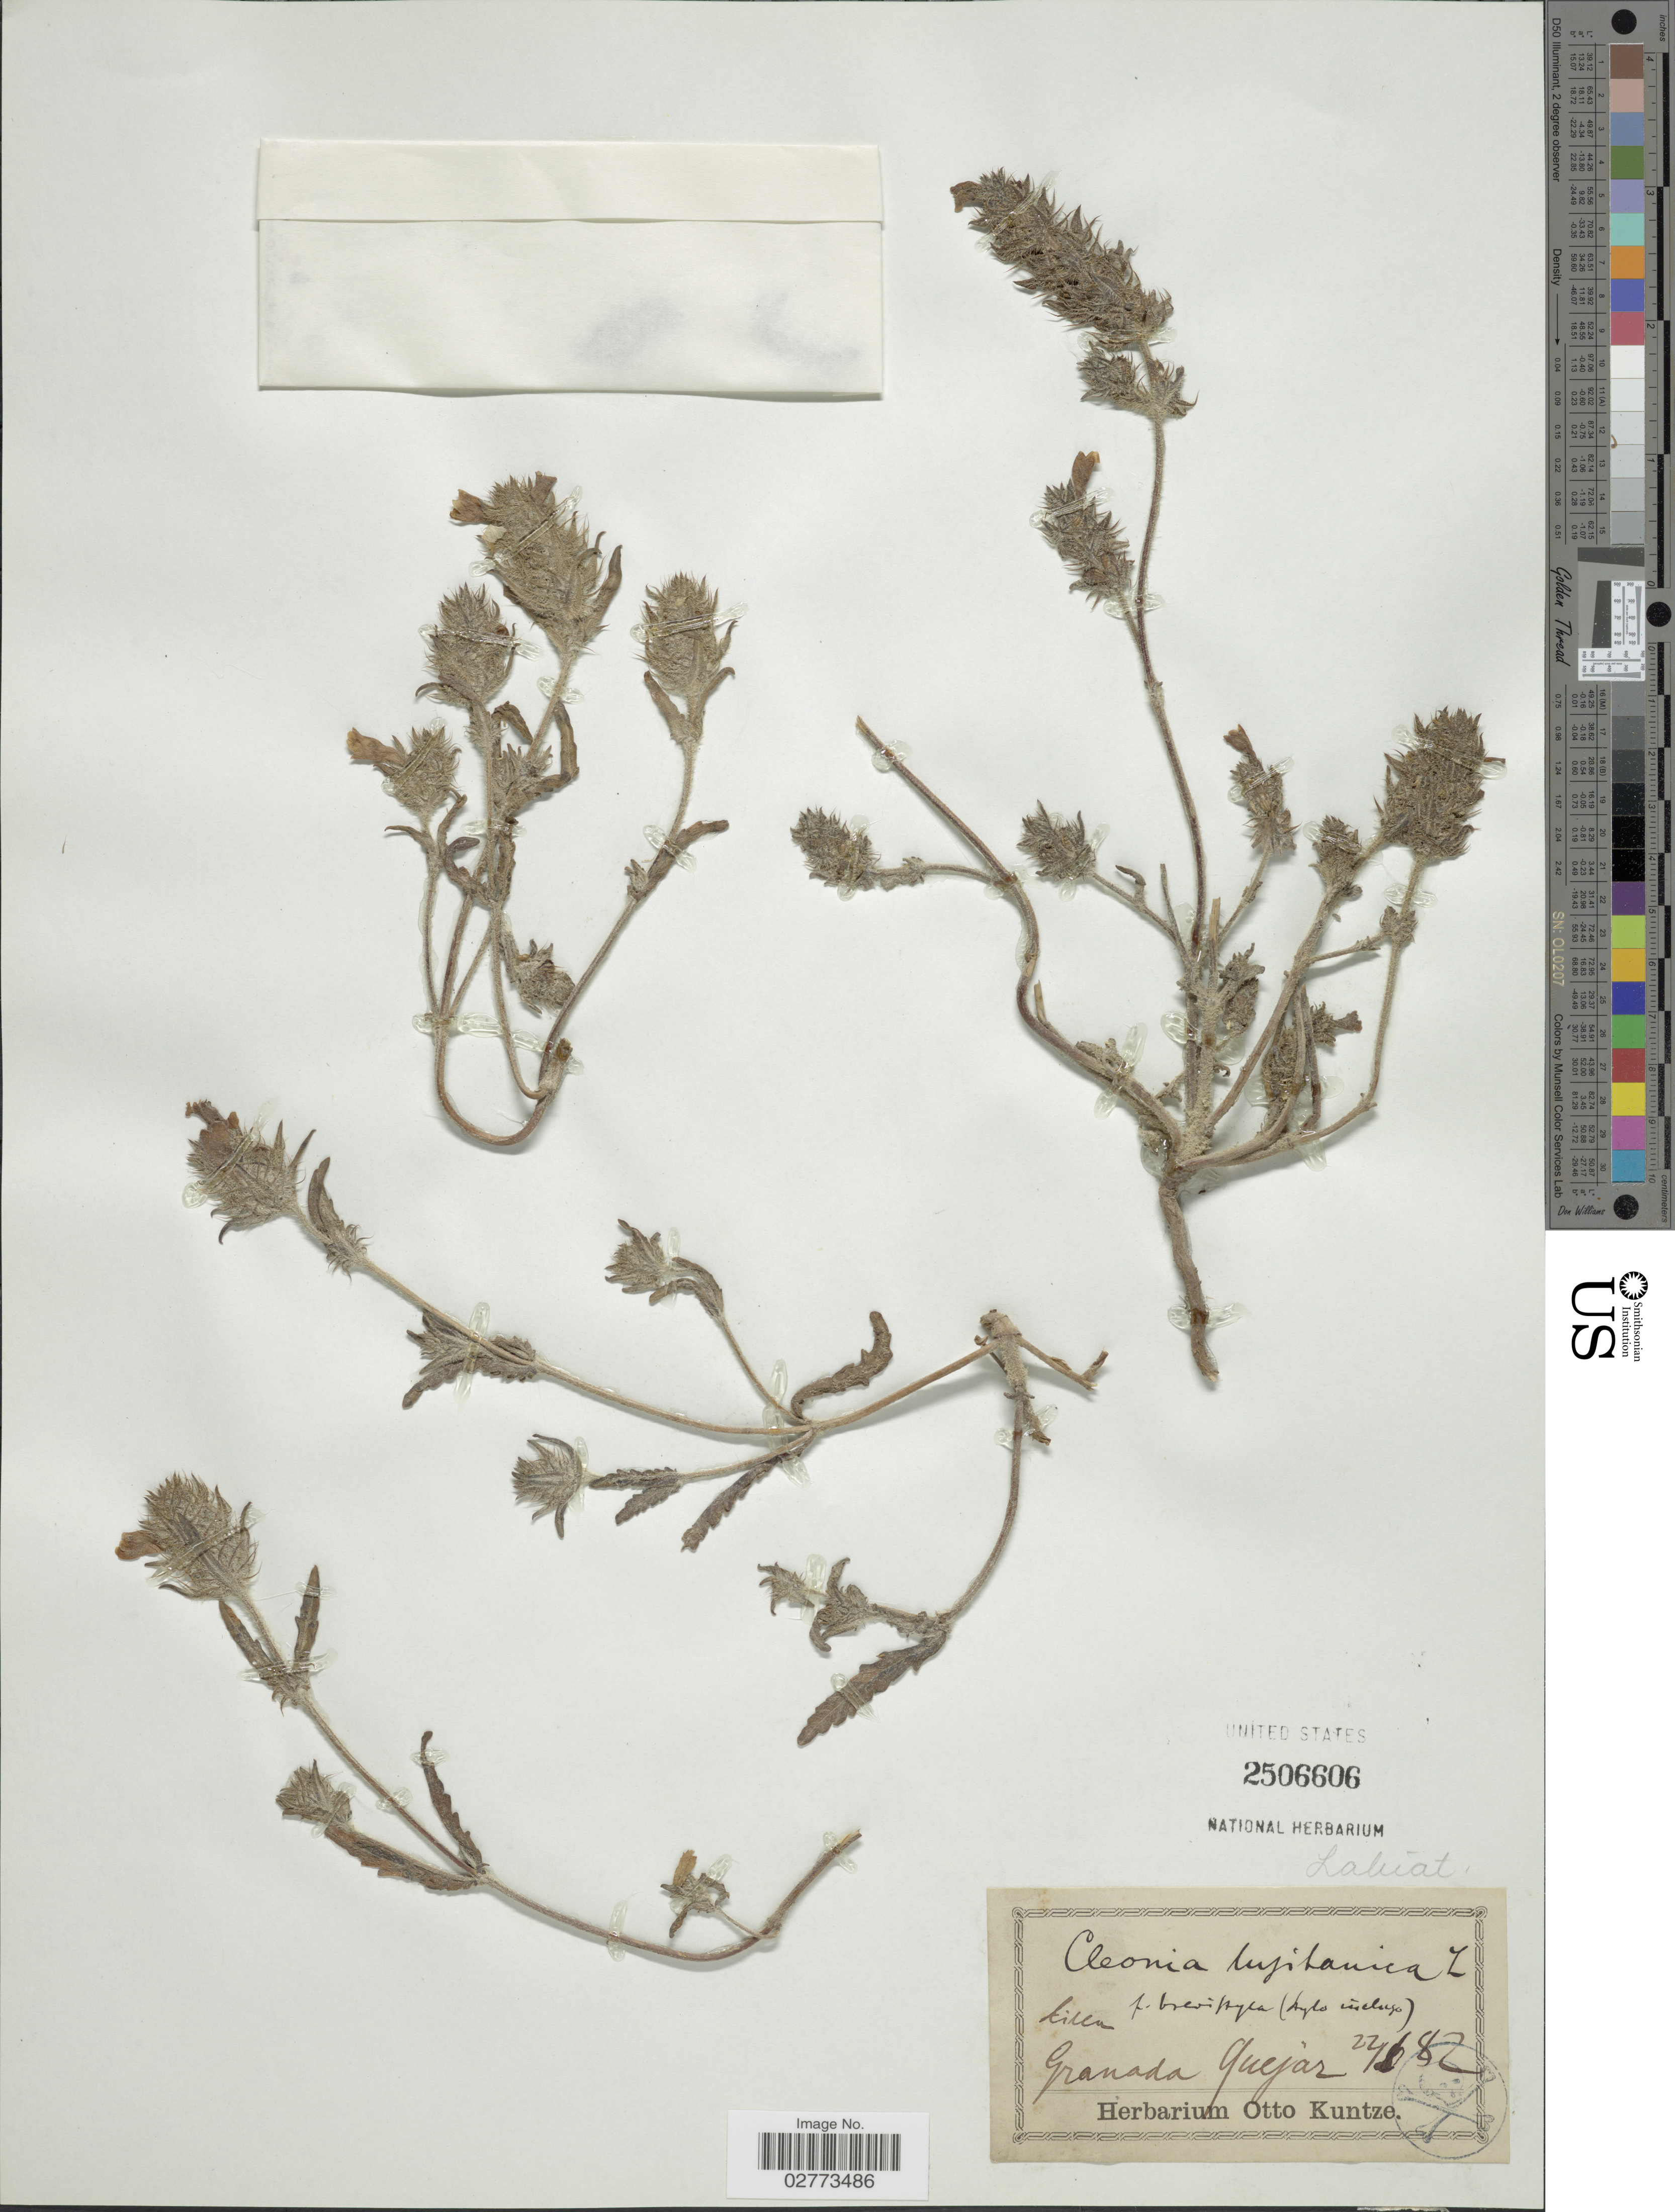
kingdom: Plantae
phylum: Tracheophyta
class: Magnoliopsida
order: Lamiales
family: Lamiaceae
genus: Cleonia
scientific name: Cleonia lusitanica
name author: (L.) L.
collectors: ex herb. Otto Kuntze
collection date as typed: Transcribed d/m/y: 22/6/82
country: Spain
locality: Granada Quejar.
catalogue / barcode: US 2506606